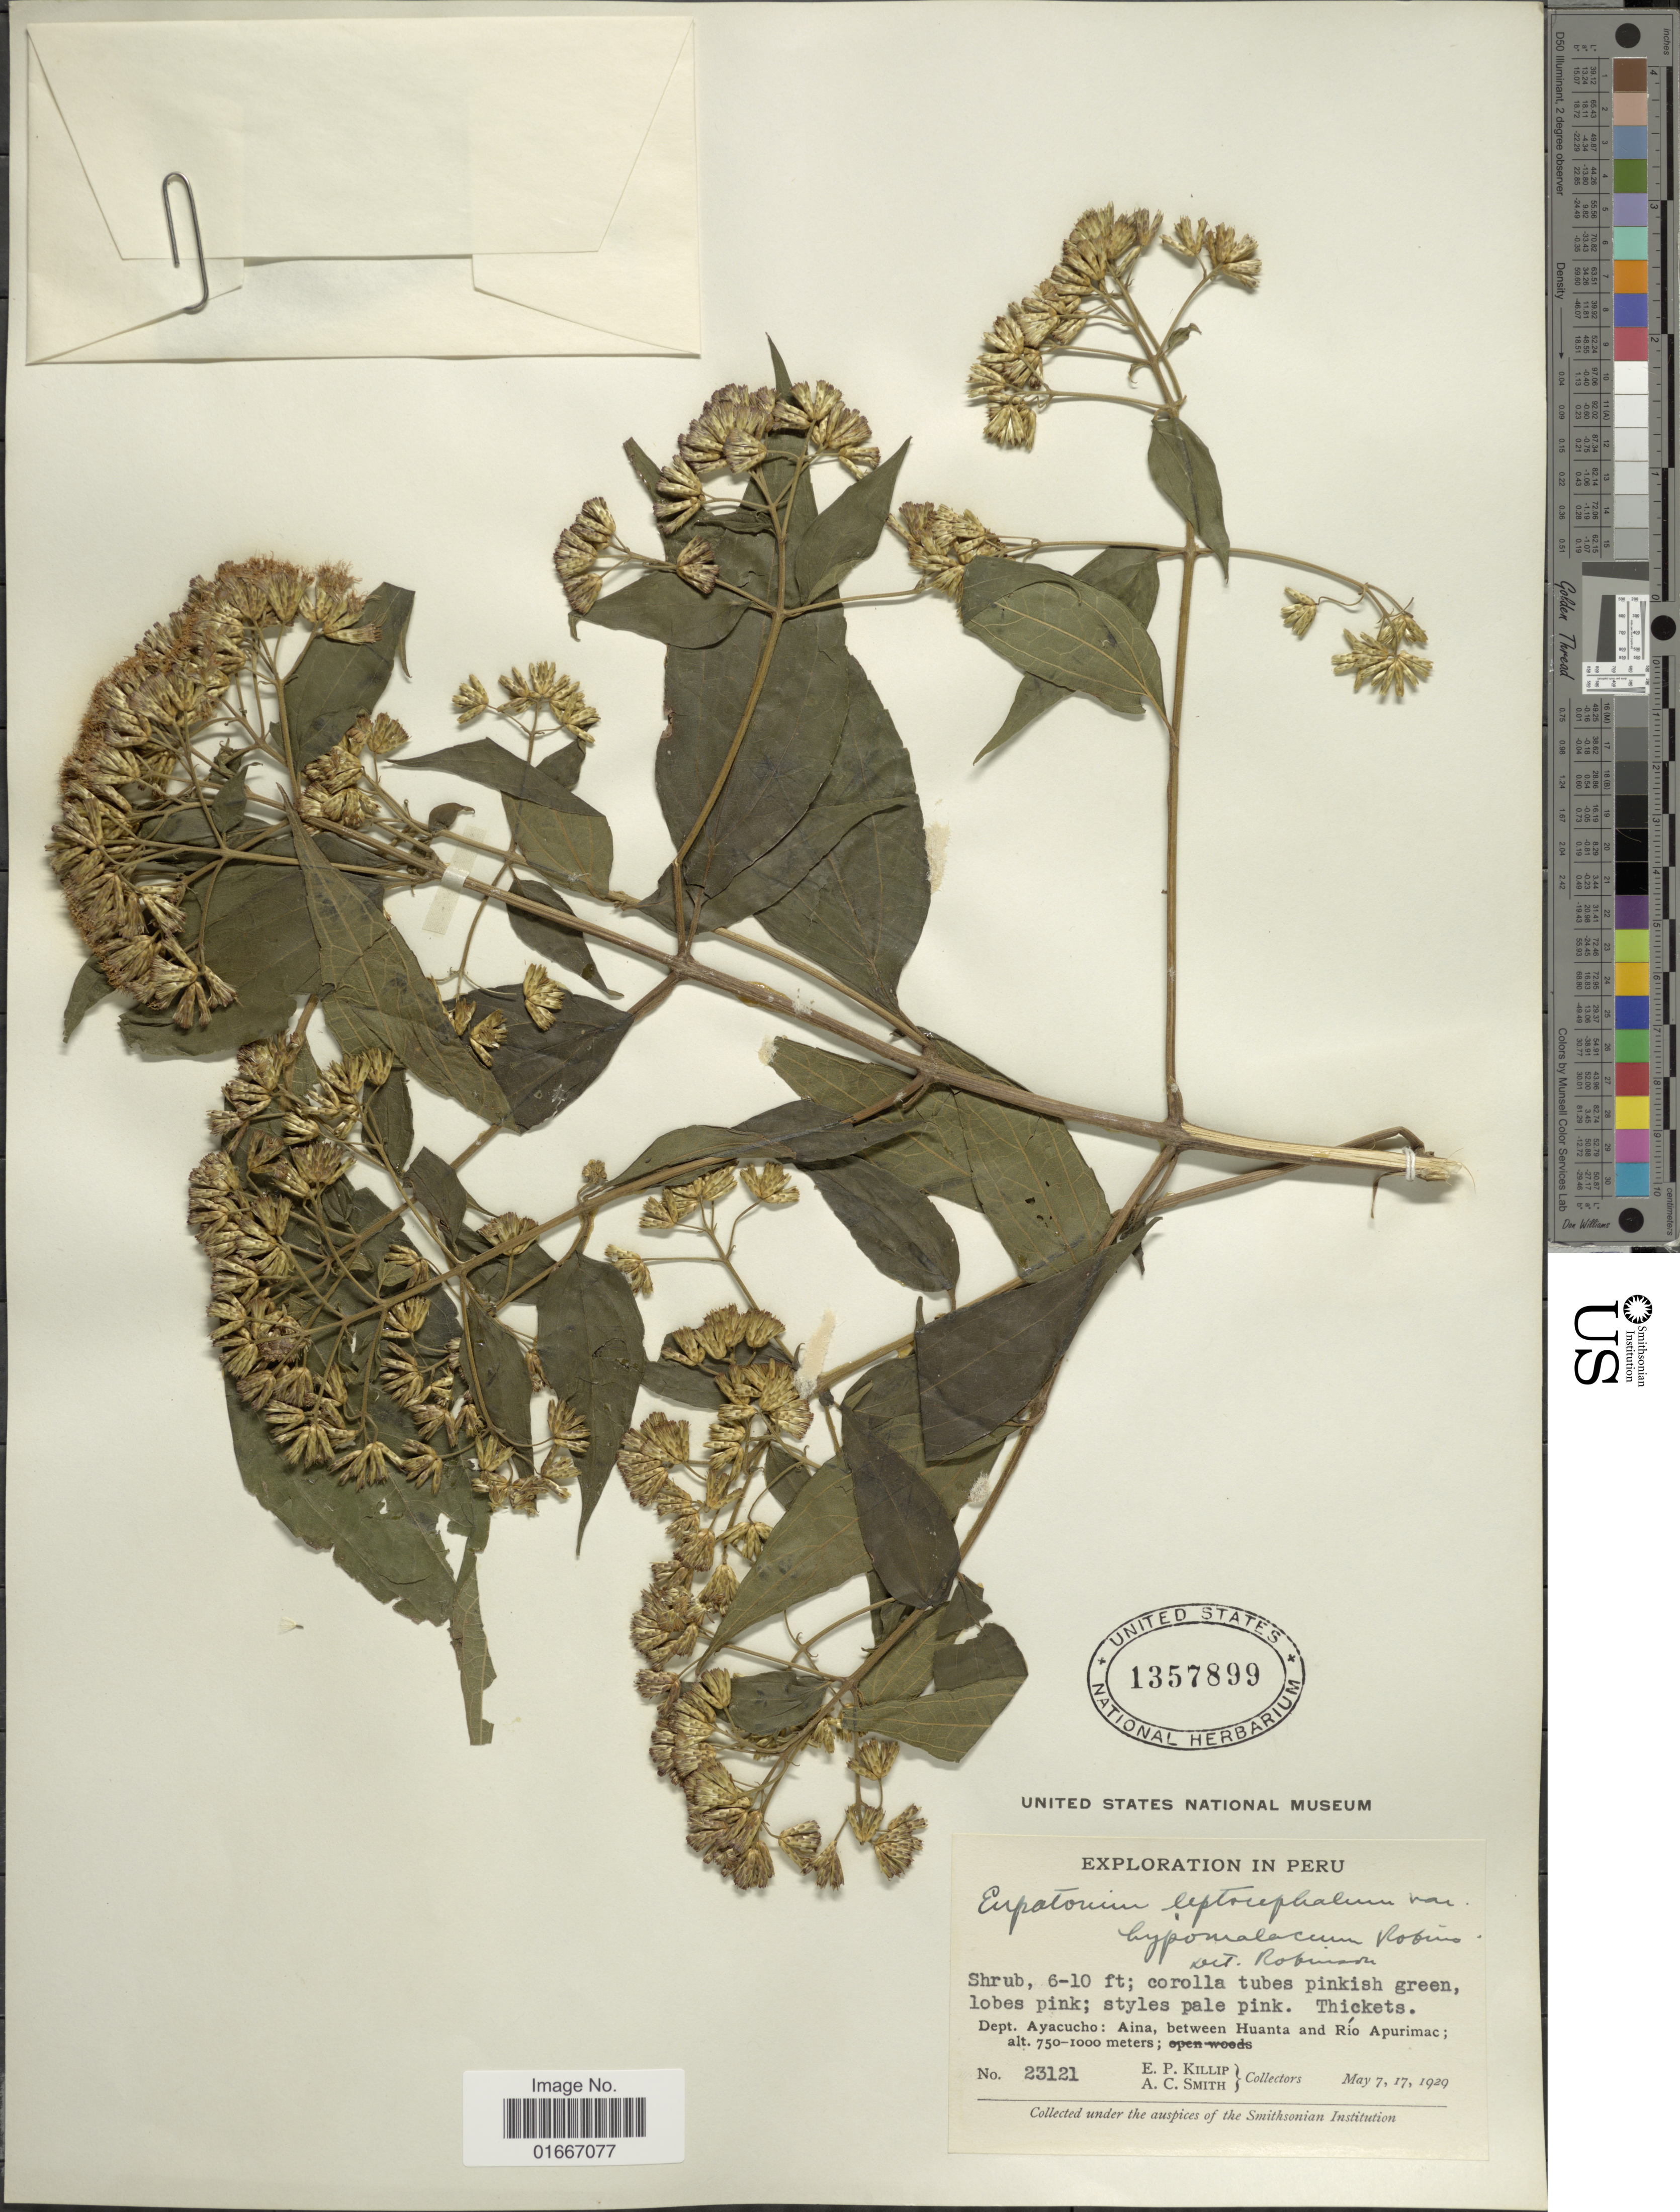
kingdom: Plantae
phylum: Tracheophyta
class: Magnoliopsida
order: Asterales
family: Asteraceae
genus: Chromolaena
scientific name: Chromolaena leptocephala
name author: (DC.) R.M. King & H. Rob.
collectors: E. P. Killip & A. C. Smith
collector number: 23121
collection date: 1929-05-07/1929-05-17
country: Peru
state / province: Ayacucho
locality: Peru. Dept. Ayacucho: Aina, between Huanta and Rio Apurimac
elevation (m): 750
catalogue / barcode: US 1357899